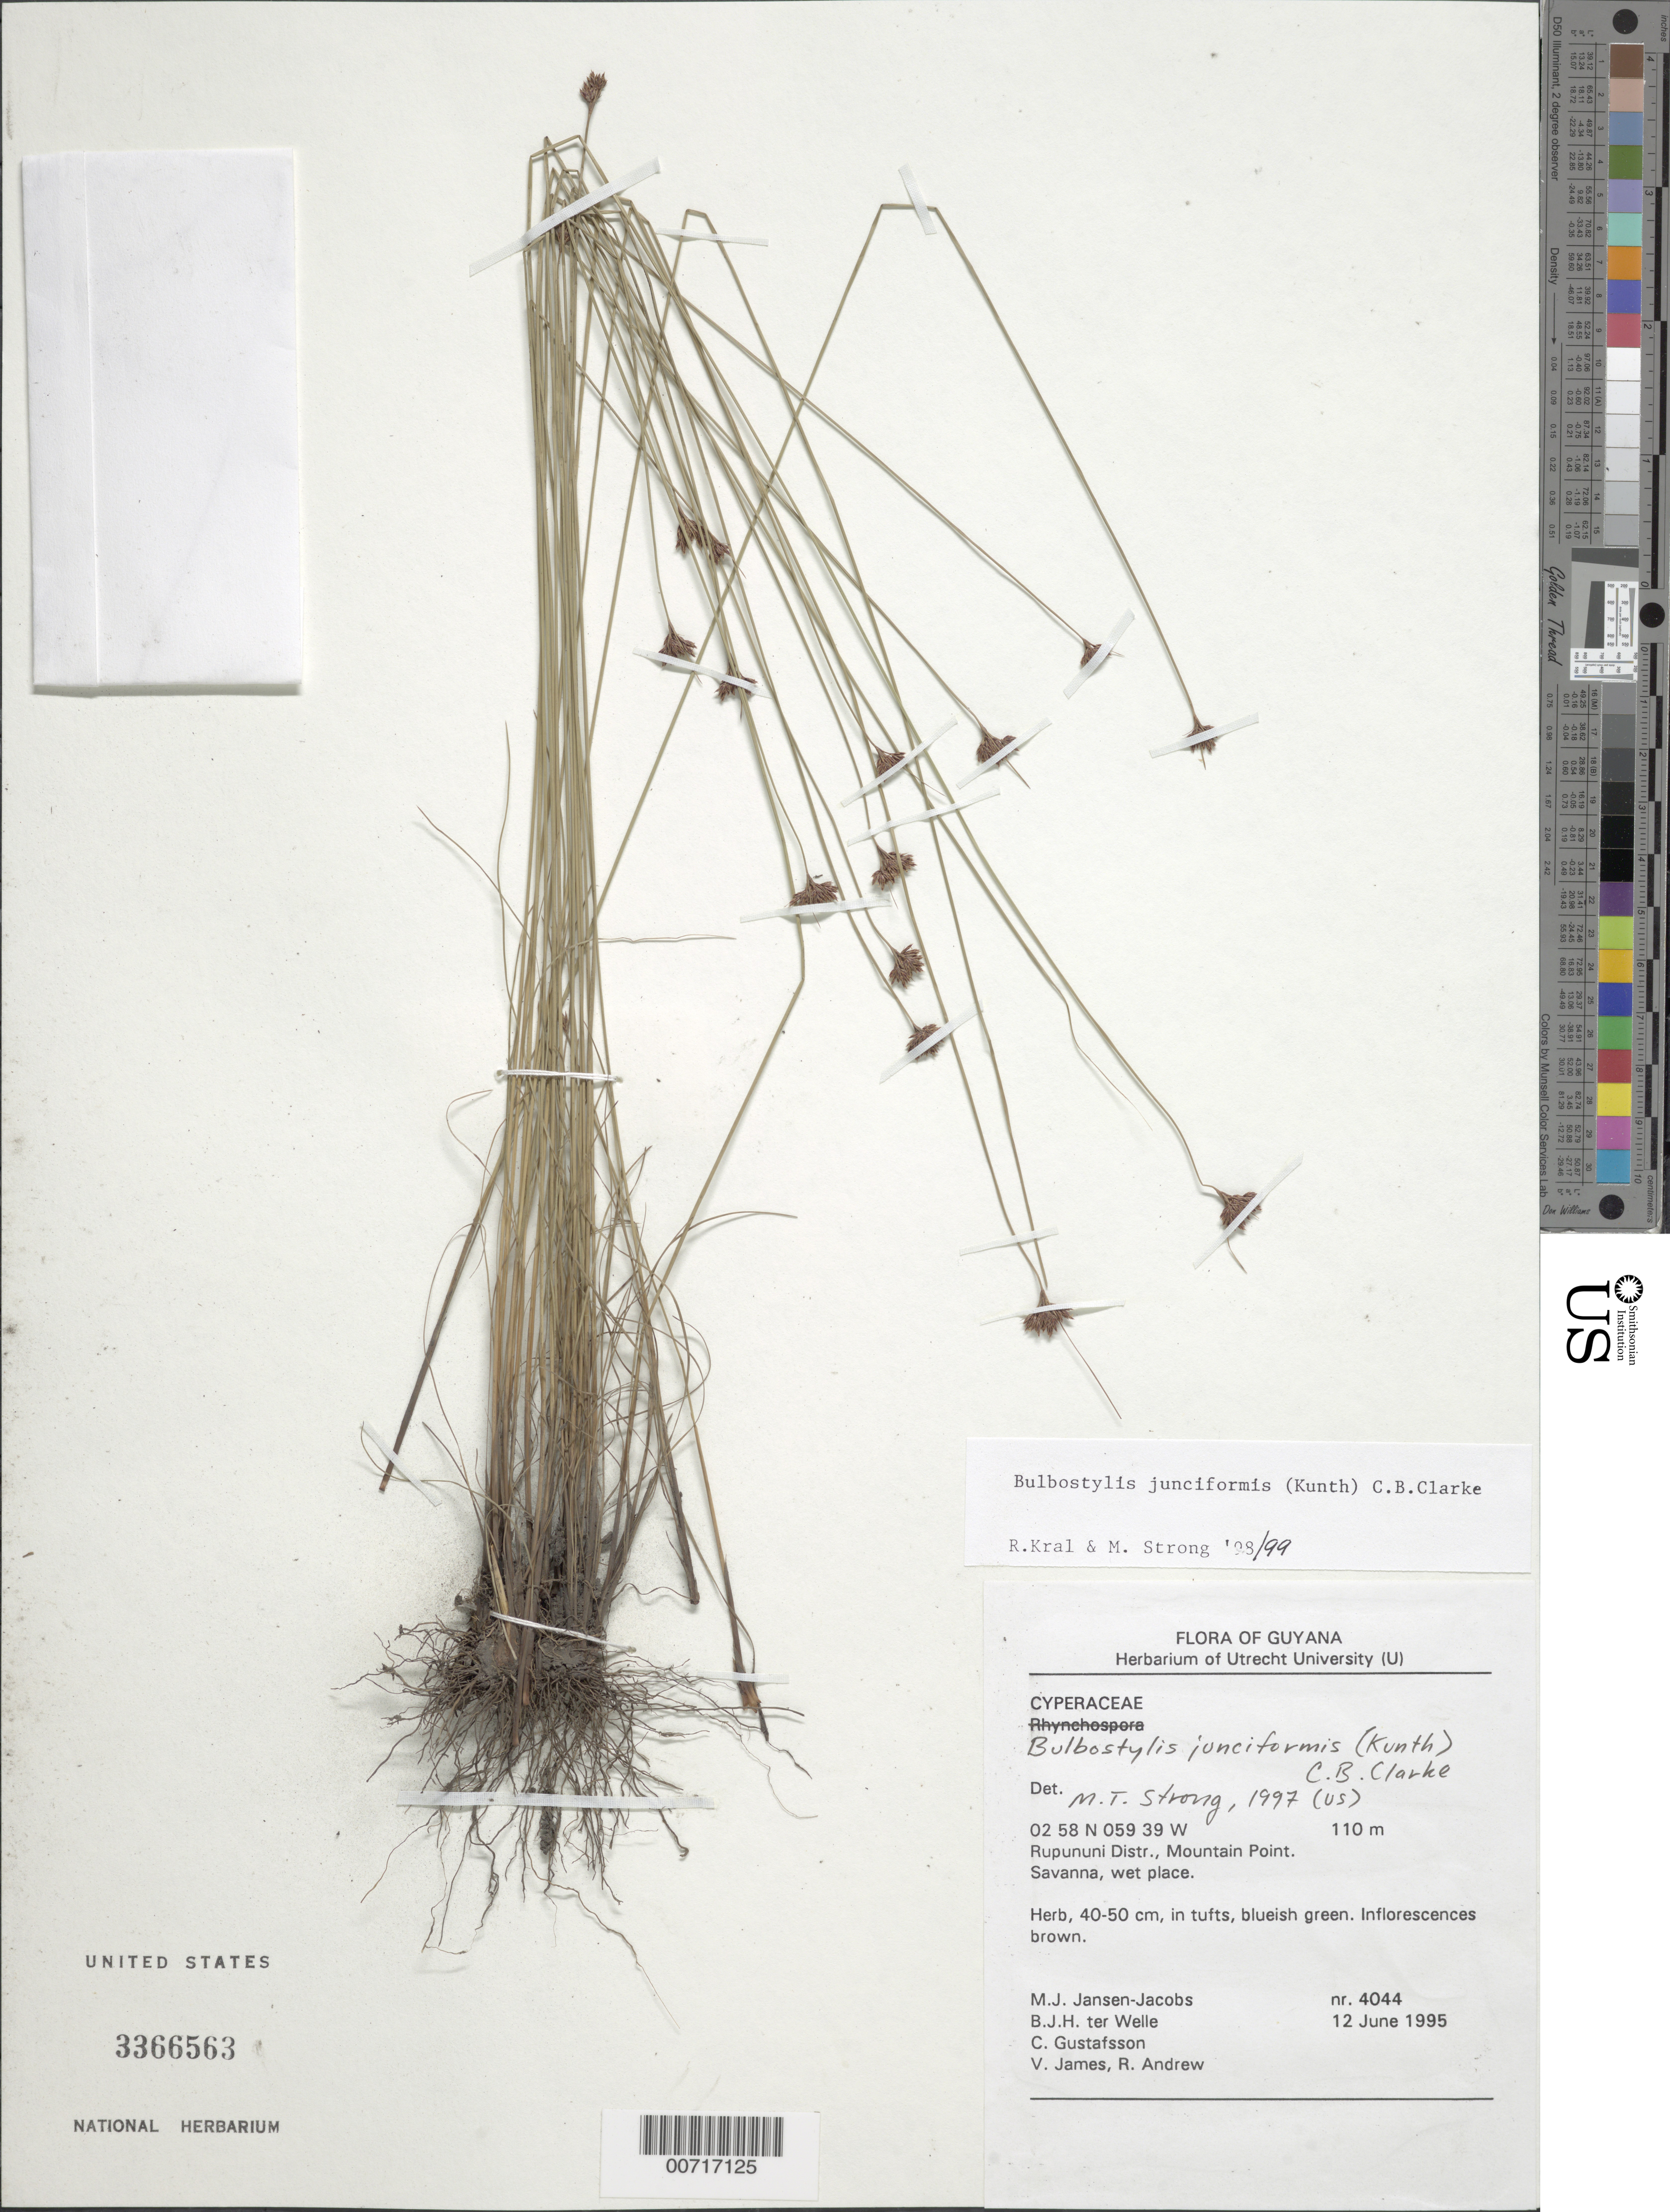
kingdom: Plantae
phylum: Tracheophyta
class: Liliopsida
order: Poales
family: Cyperaceae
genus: Bulbostylis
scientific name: Bulbostylis junciformis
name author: (Kunth) C.B. Clarke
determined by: Kral, R.; Strong, M. T.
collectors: M. J. Jansen-Jacobs, B. Welle, C. G. Gustafsson, V. James & R. Andrew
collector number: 4044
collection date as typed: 12-Jun-95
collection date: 1995-06-12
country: Guyana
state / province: U. Takutu-U. Essequibo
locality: Mountain Point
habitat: Savanna, wet place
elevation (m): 110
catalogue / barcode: US 3366563